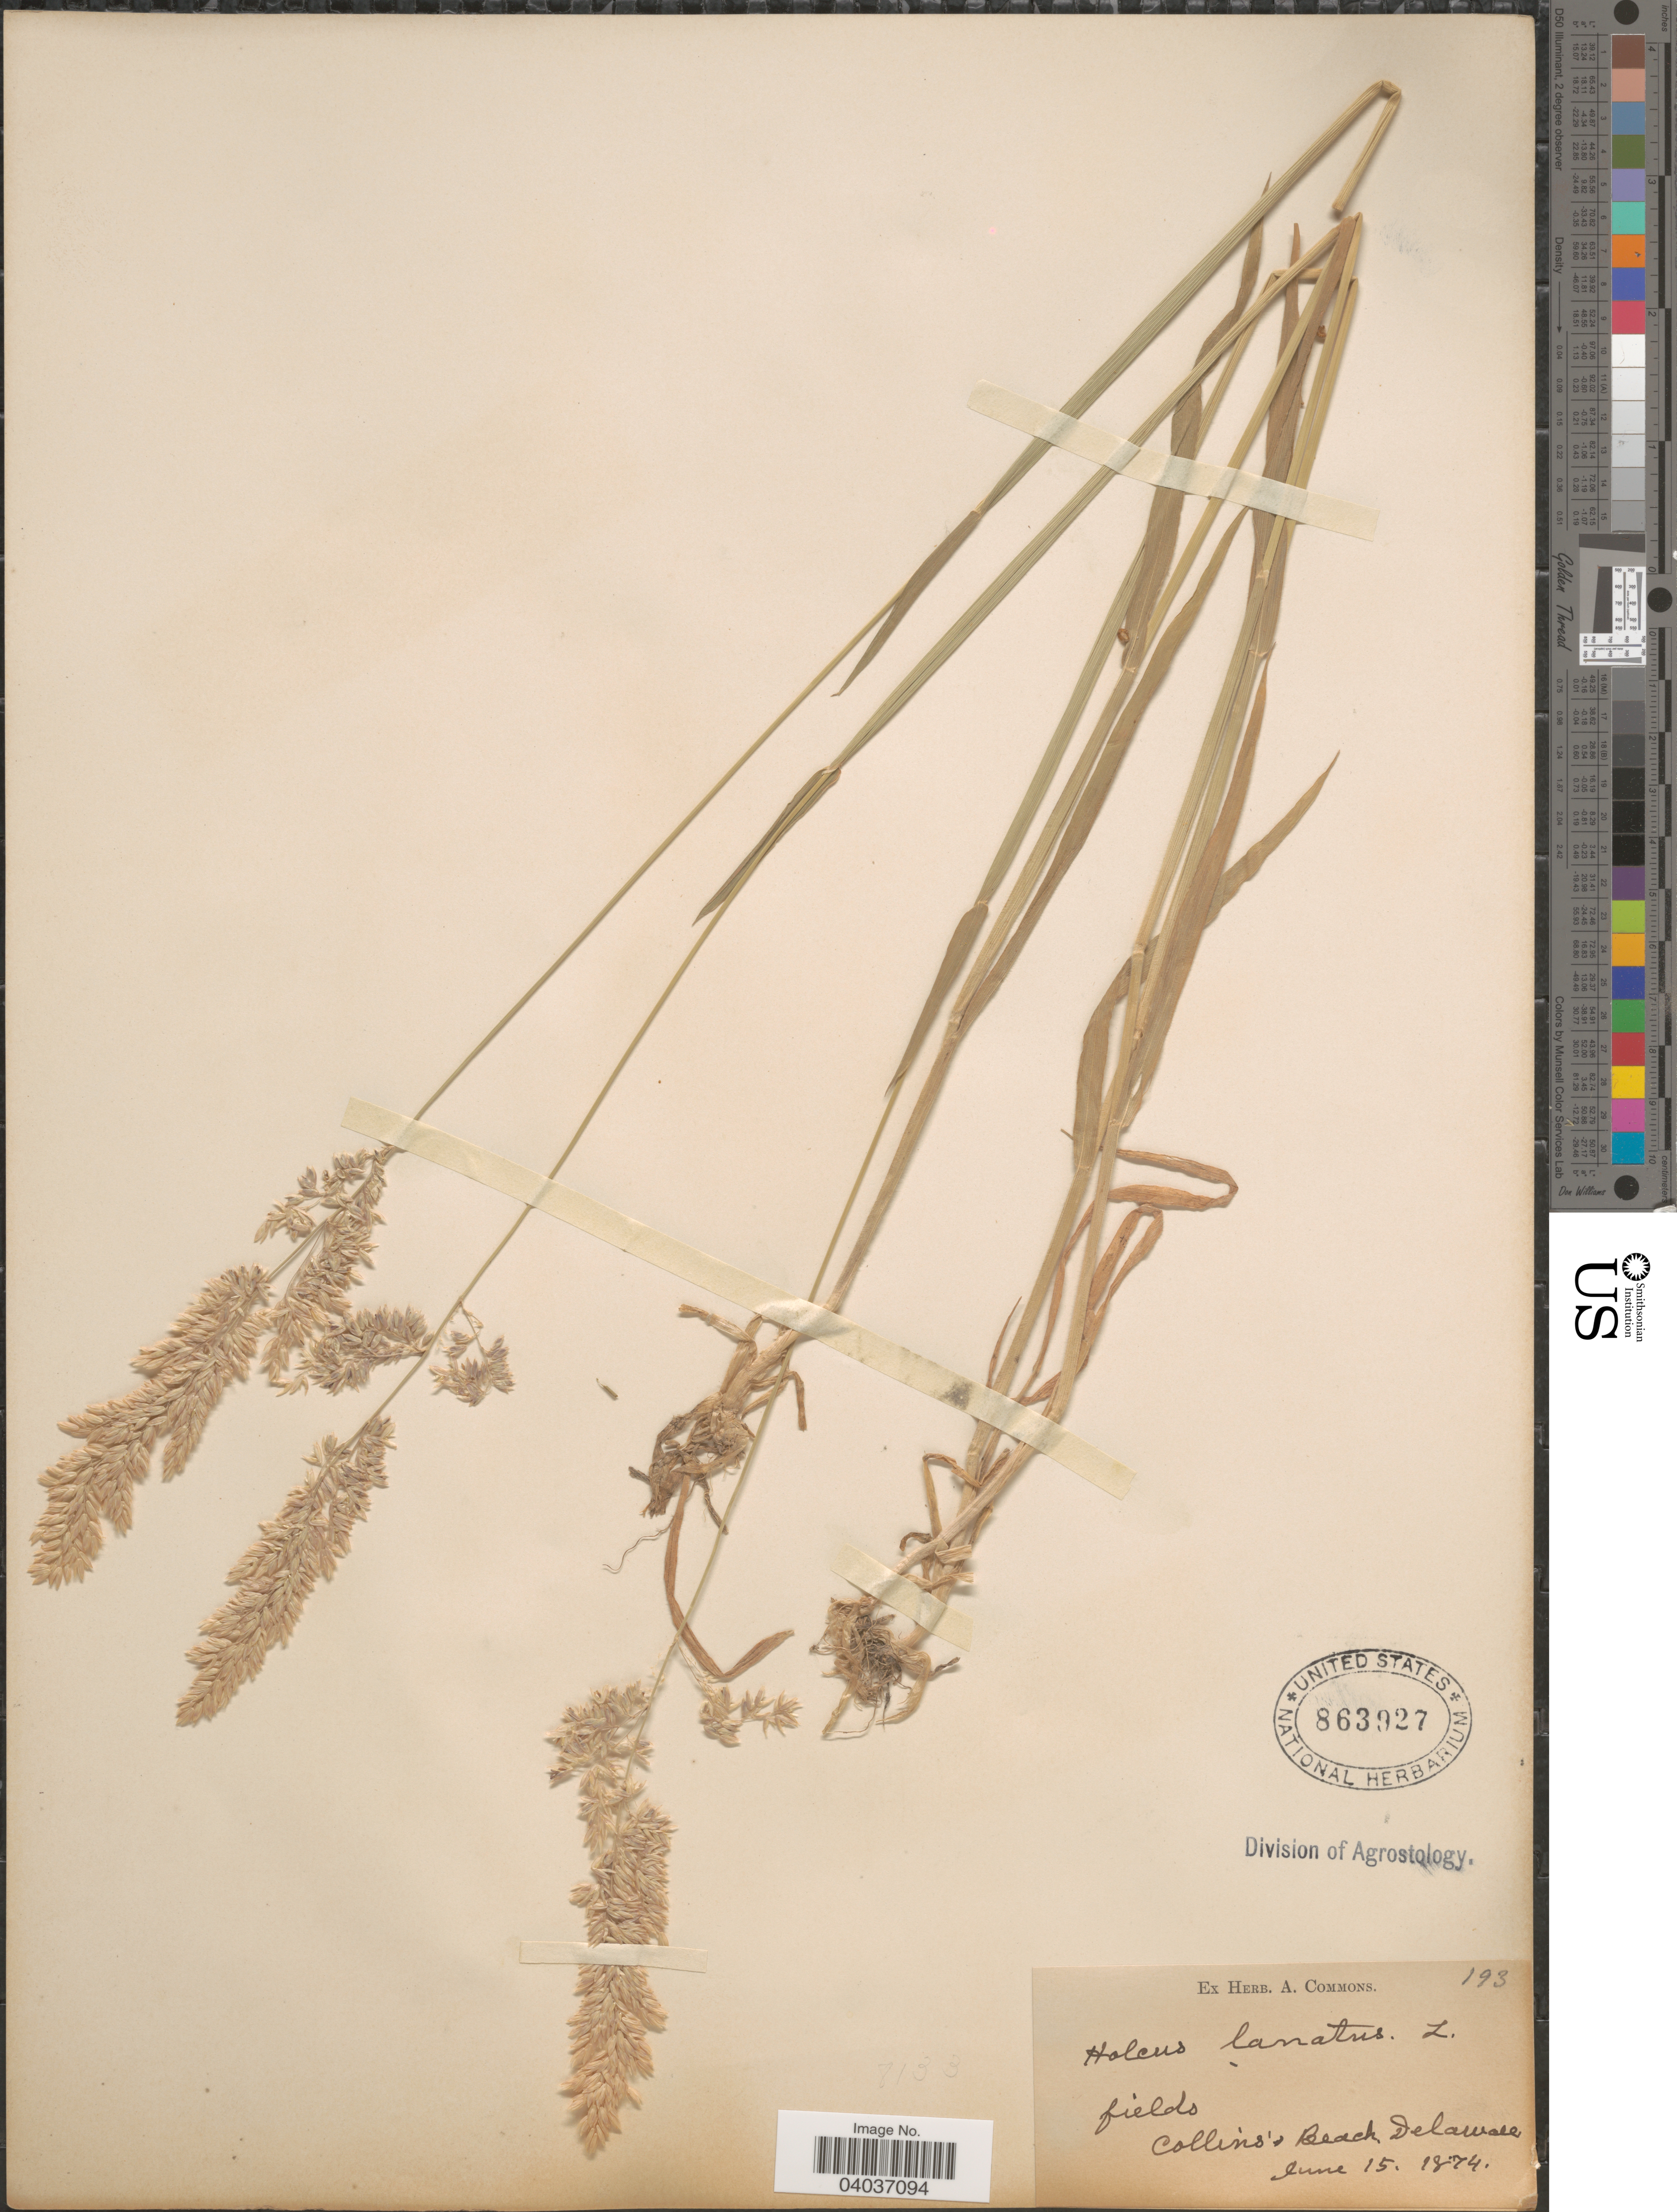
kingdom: Plantae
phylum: Tracheophyta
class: Liliopsida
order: Poales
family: Poaceae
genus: Holcus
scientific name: Holcus lanatus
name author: L.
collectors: ex herb. A. Commons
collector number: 193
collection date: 1874-06-15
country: United States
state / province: Delaware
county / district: New Castle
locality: Collins Beach.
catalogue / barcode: US 863927